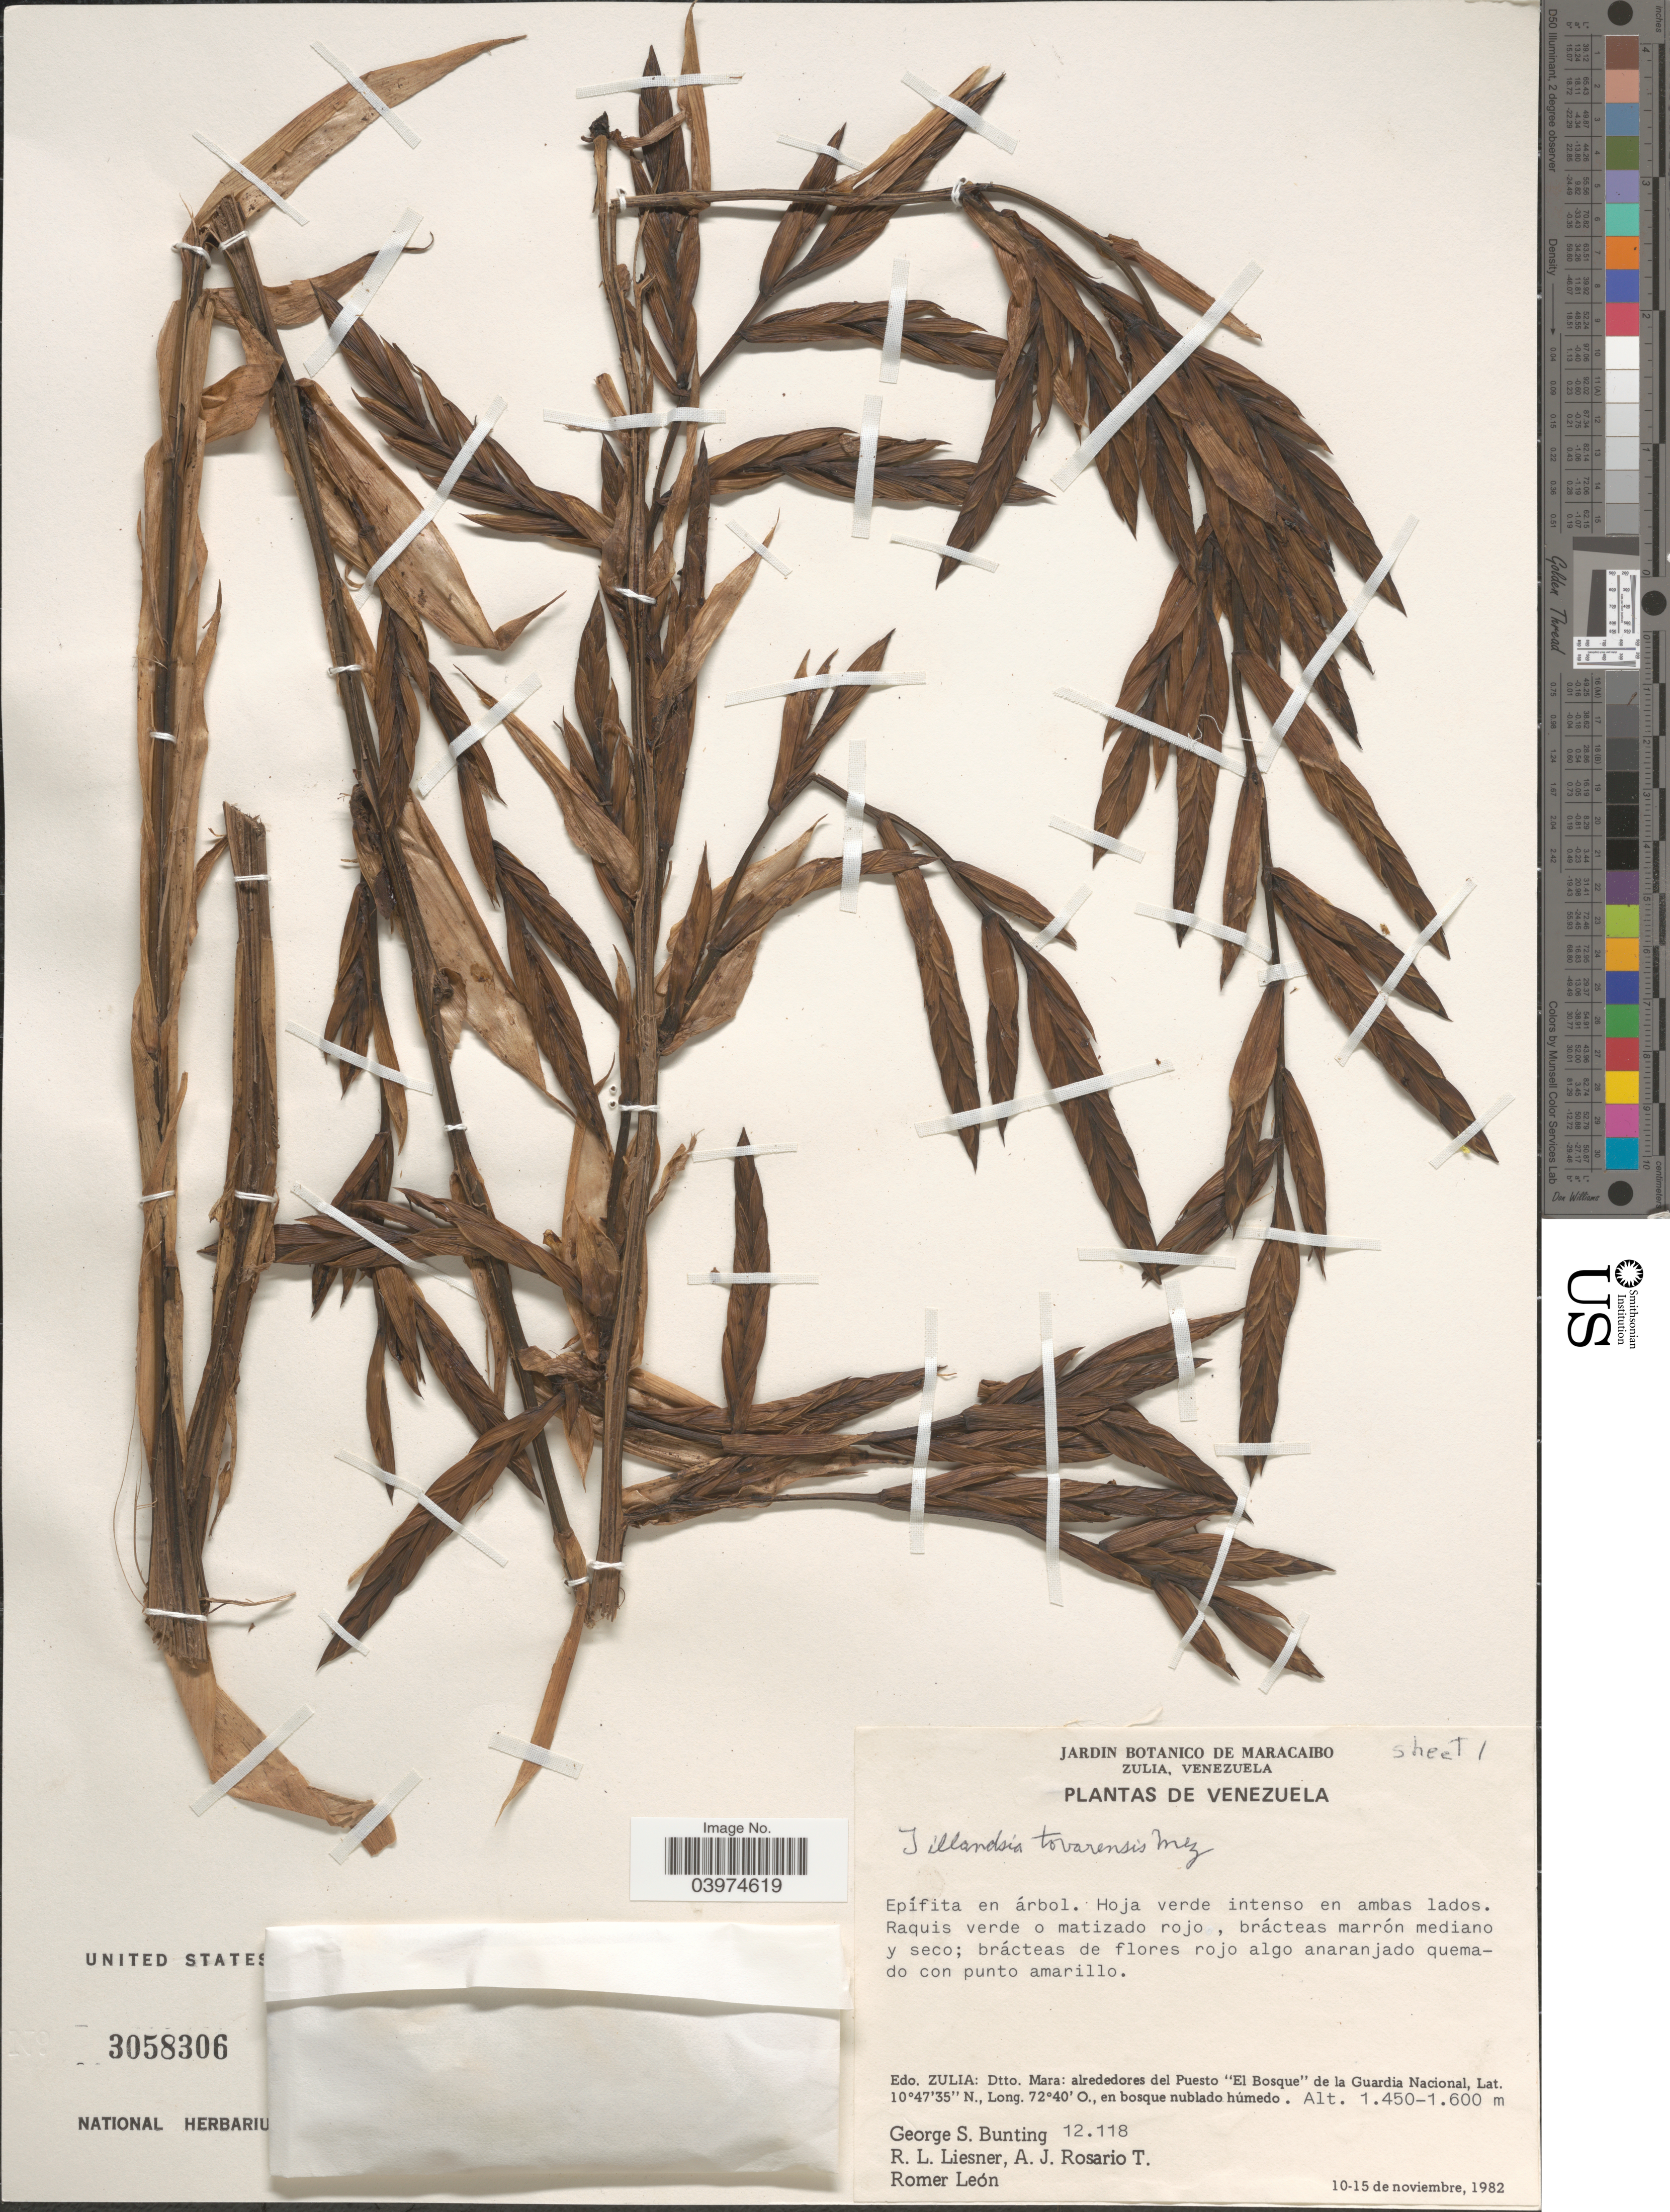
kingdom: Plantae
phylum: Tracheophyta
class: Liliopsida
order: Poales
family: Bromeliaceae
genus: Tillandsia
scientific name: Tillandsia tovarensis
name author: Mez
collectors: G. S. Bunting, R. L. Liesner, A. Rosario T. & R. León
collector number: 12118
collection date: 1982-11-10/1982-11-15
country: Venezuela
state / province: Zulia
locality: Dtto. Mara: alrededores del Puesto "El Bosque" de la Guardia Nacional.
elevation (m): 1450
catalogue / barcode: US 3058306